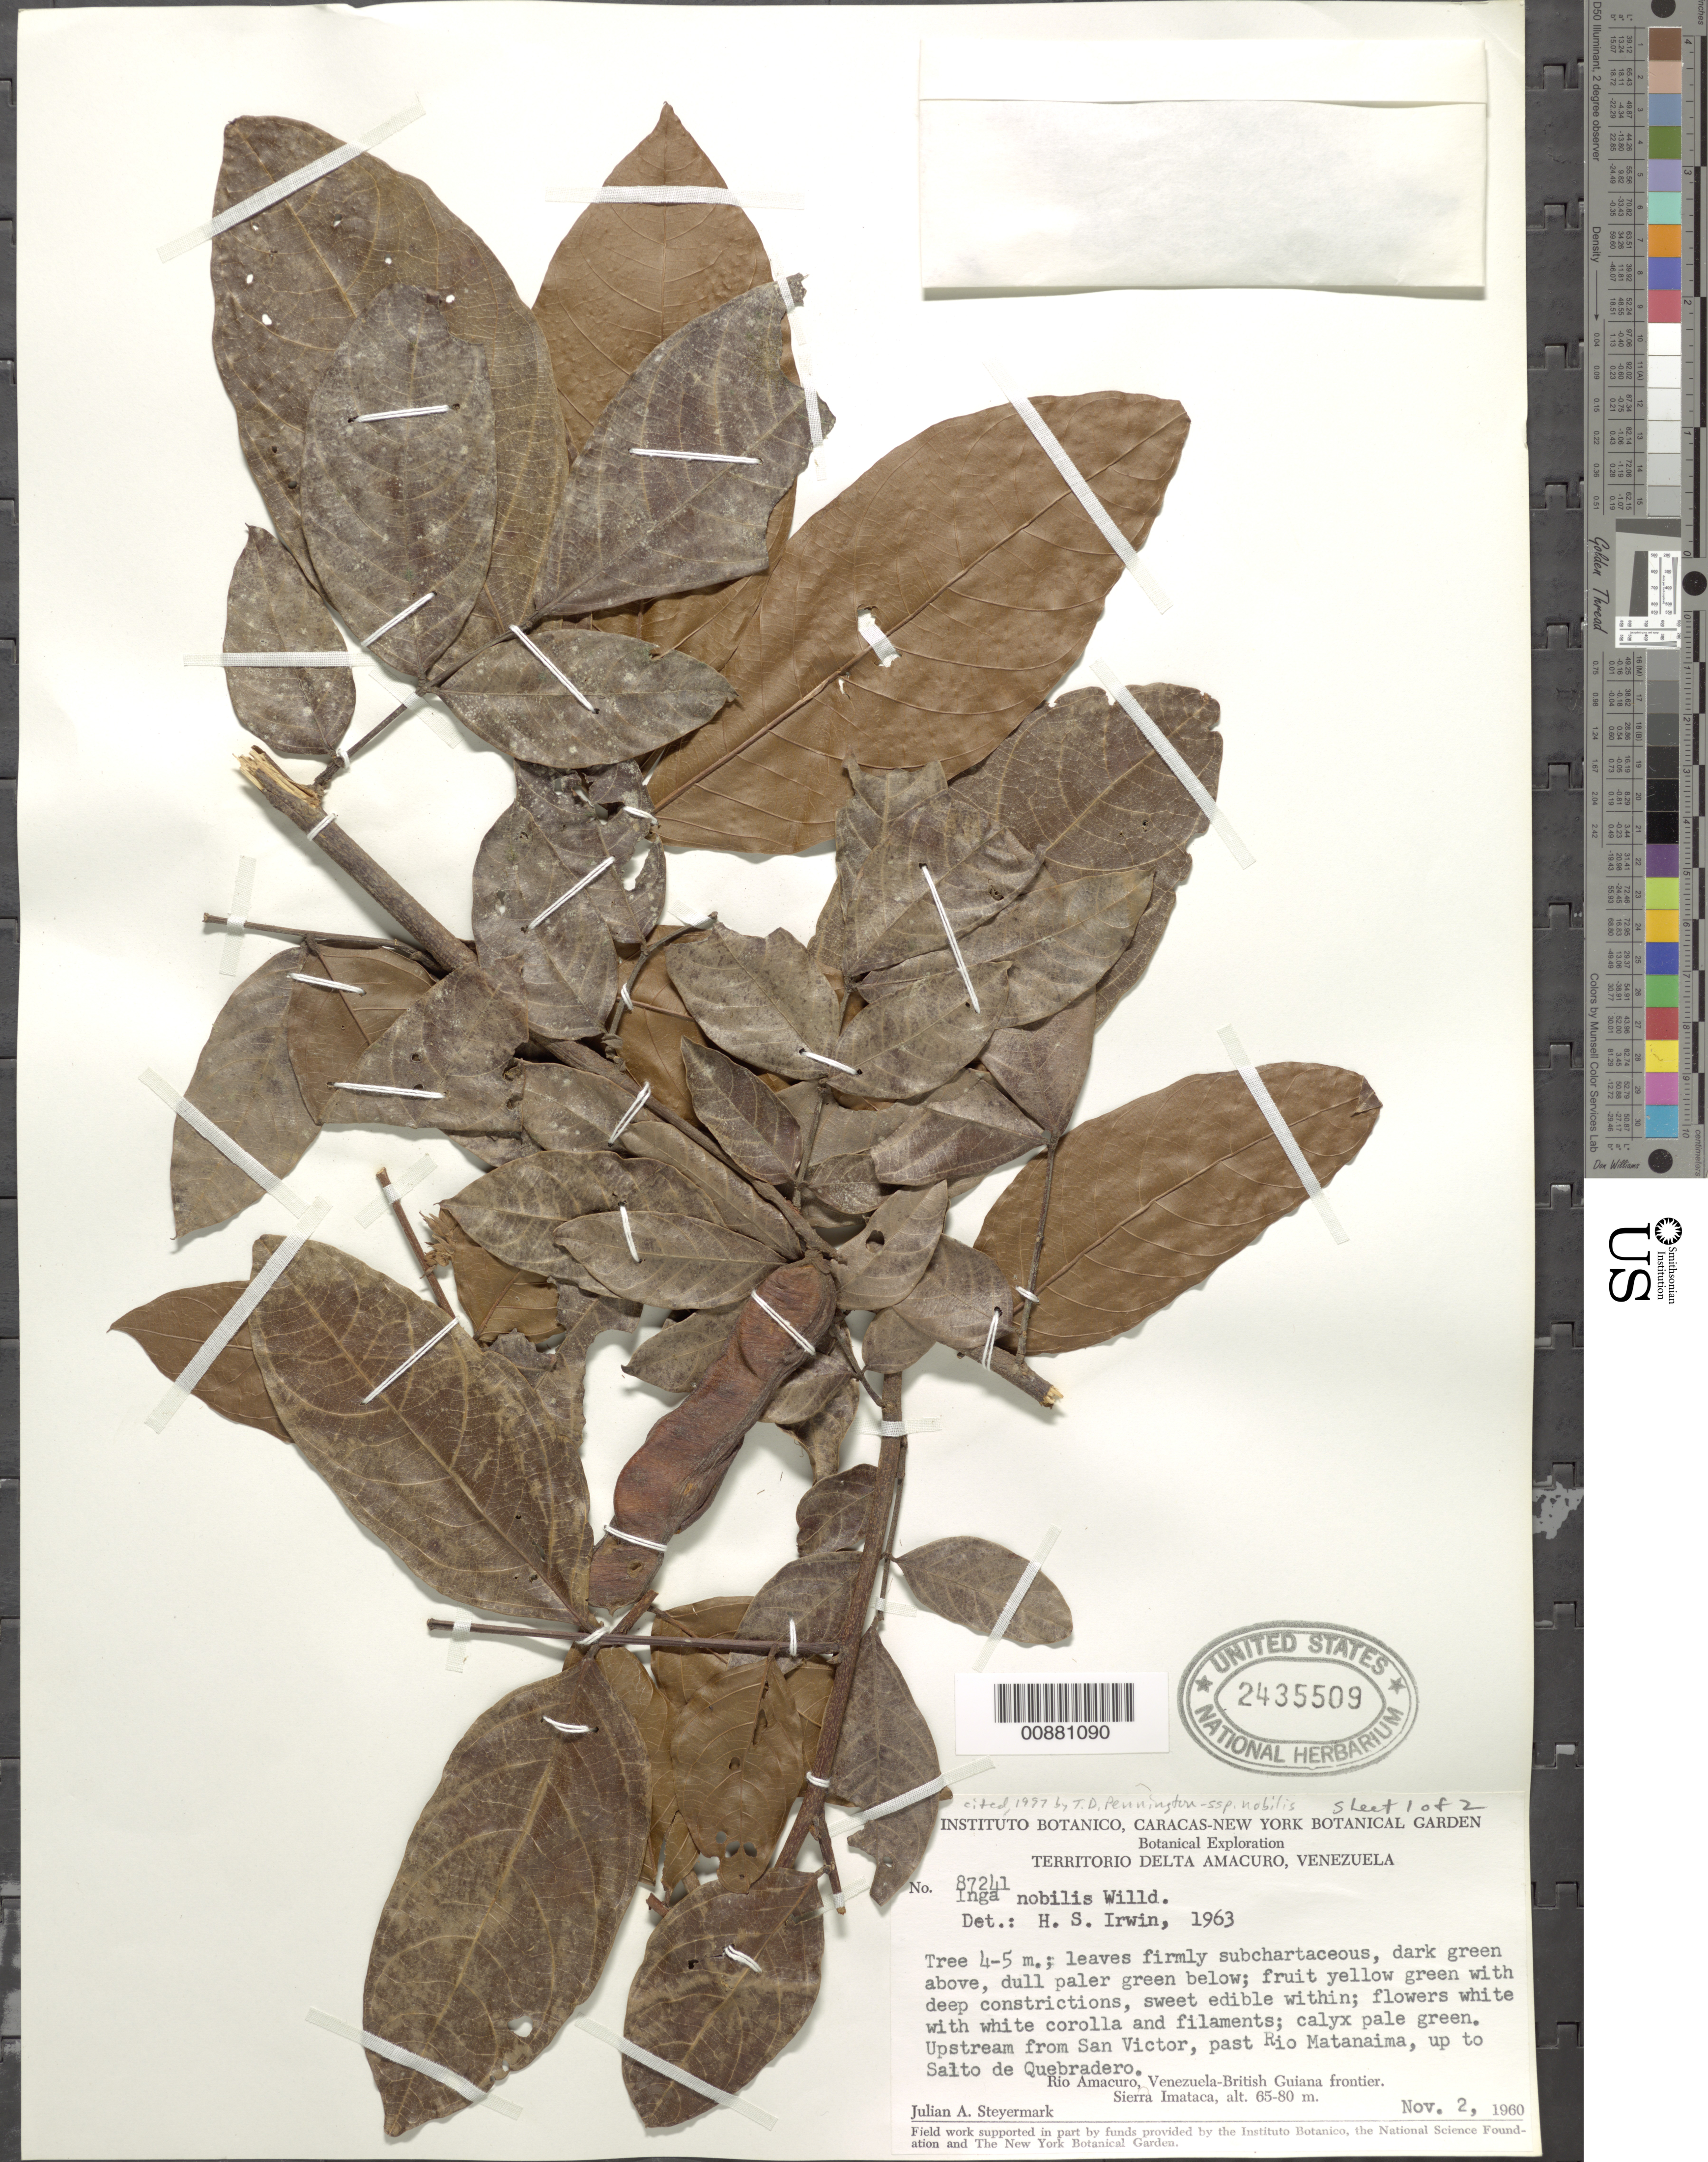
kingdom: Plantae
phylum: Tracheophyta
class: Magnoliopsida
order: Fabales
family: Fabaceae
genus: Inga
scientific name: Inga nobilis subsp. nobilis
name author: Willd.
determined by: Irwin, Howard S.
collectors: J. Steyermark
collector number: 87241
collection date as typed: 2-Nov-60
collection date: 1960-11-02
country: Venezuela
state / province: Delta Amacuro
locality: Río Amacuro, Venezuela-British Guiana frontier, Sierra Imataca; upstream from San Victor, past Río Matanaima, up to Salto de Quebradero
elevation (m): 65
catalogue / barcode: US 2435509